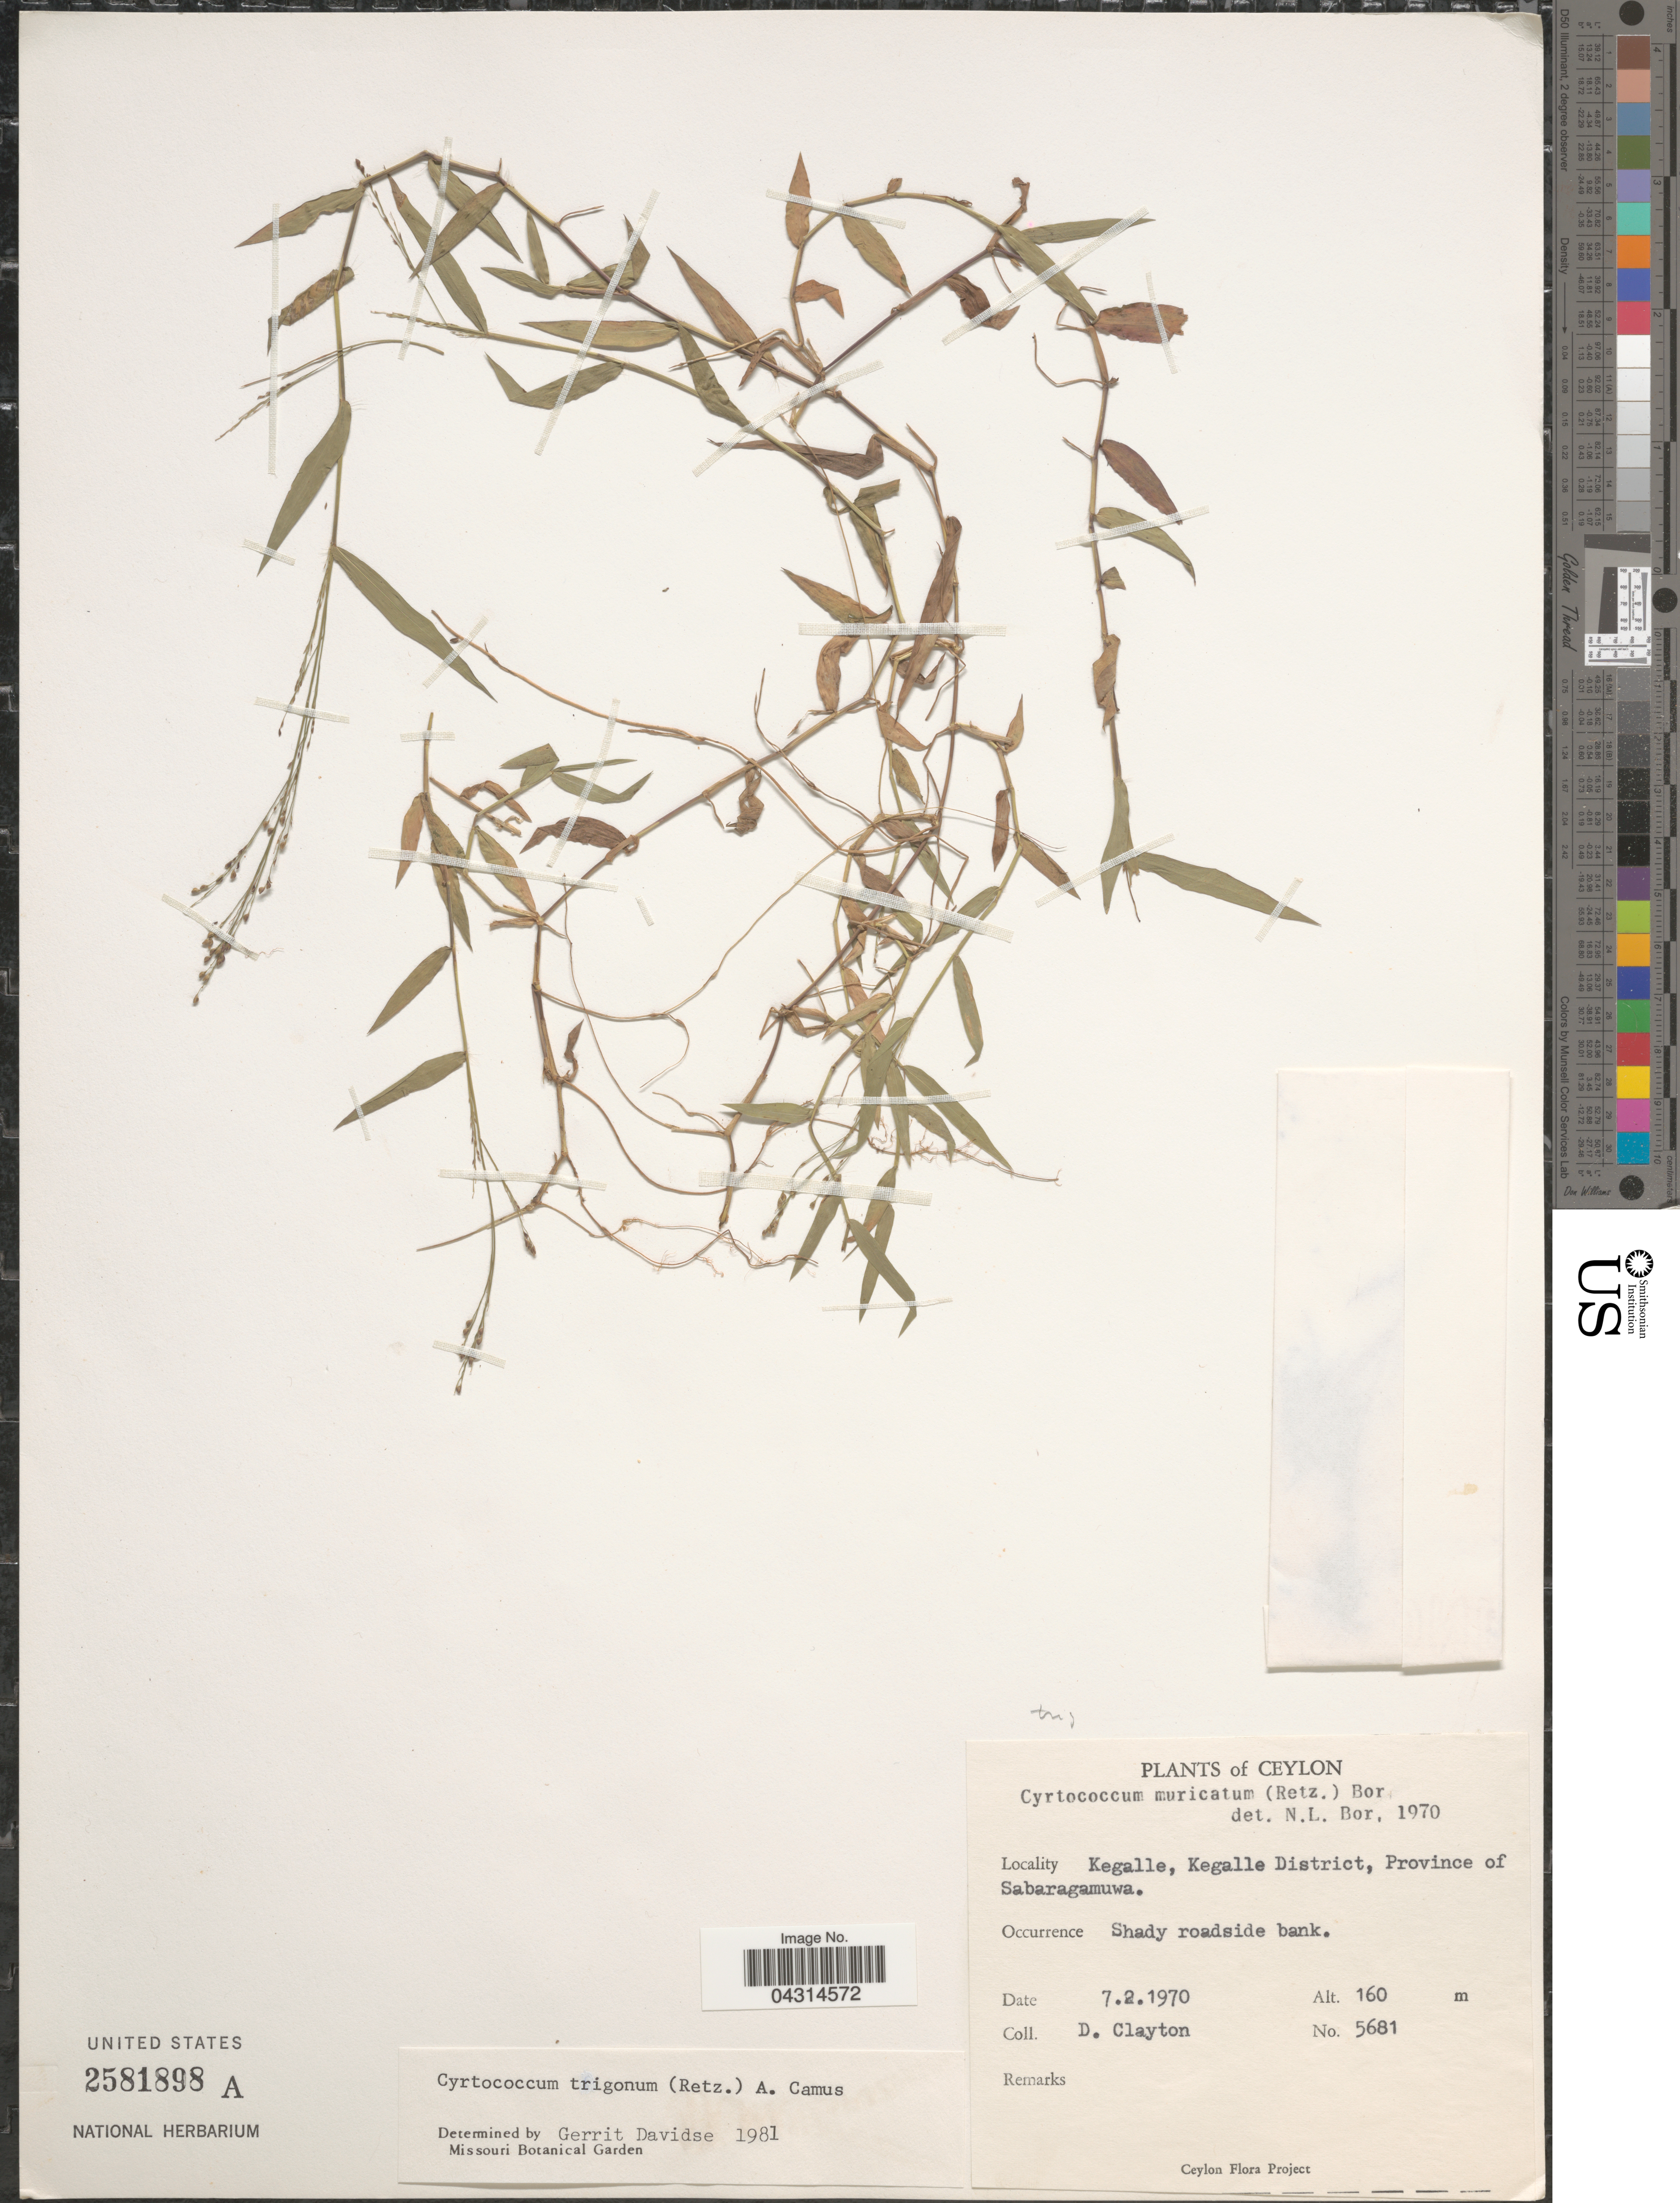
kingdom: Plantae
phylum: Tracheophyta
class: Liliopsida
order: Poales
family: Poaceae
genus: Cyrtococcum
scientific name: Cyrtococcum trigonum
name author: (Retz.) A. Camus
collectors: D. Clayton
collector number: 5681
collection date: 1970-02-07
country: Sri Lanka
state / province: Sabaragamuwa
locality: Ceylon. Kegalle, Kegalle District.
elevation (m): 160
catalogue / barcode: US 2581898A